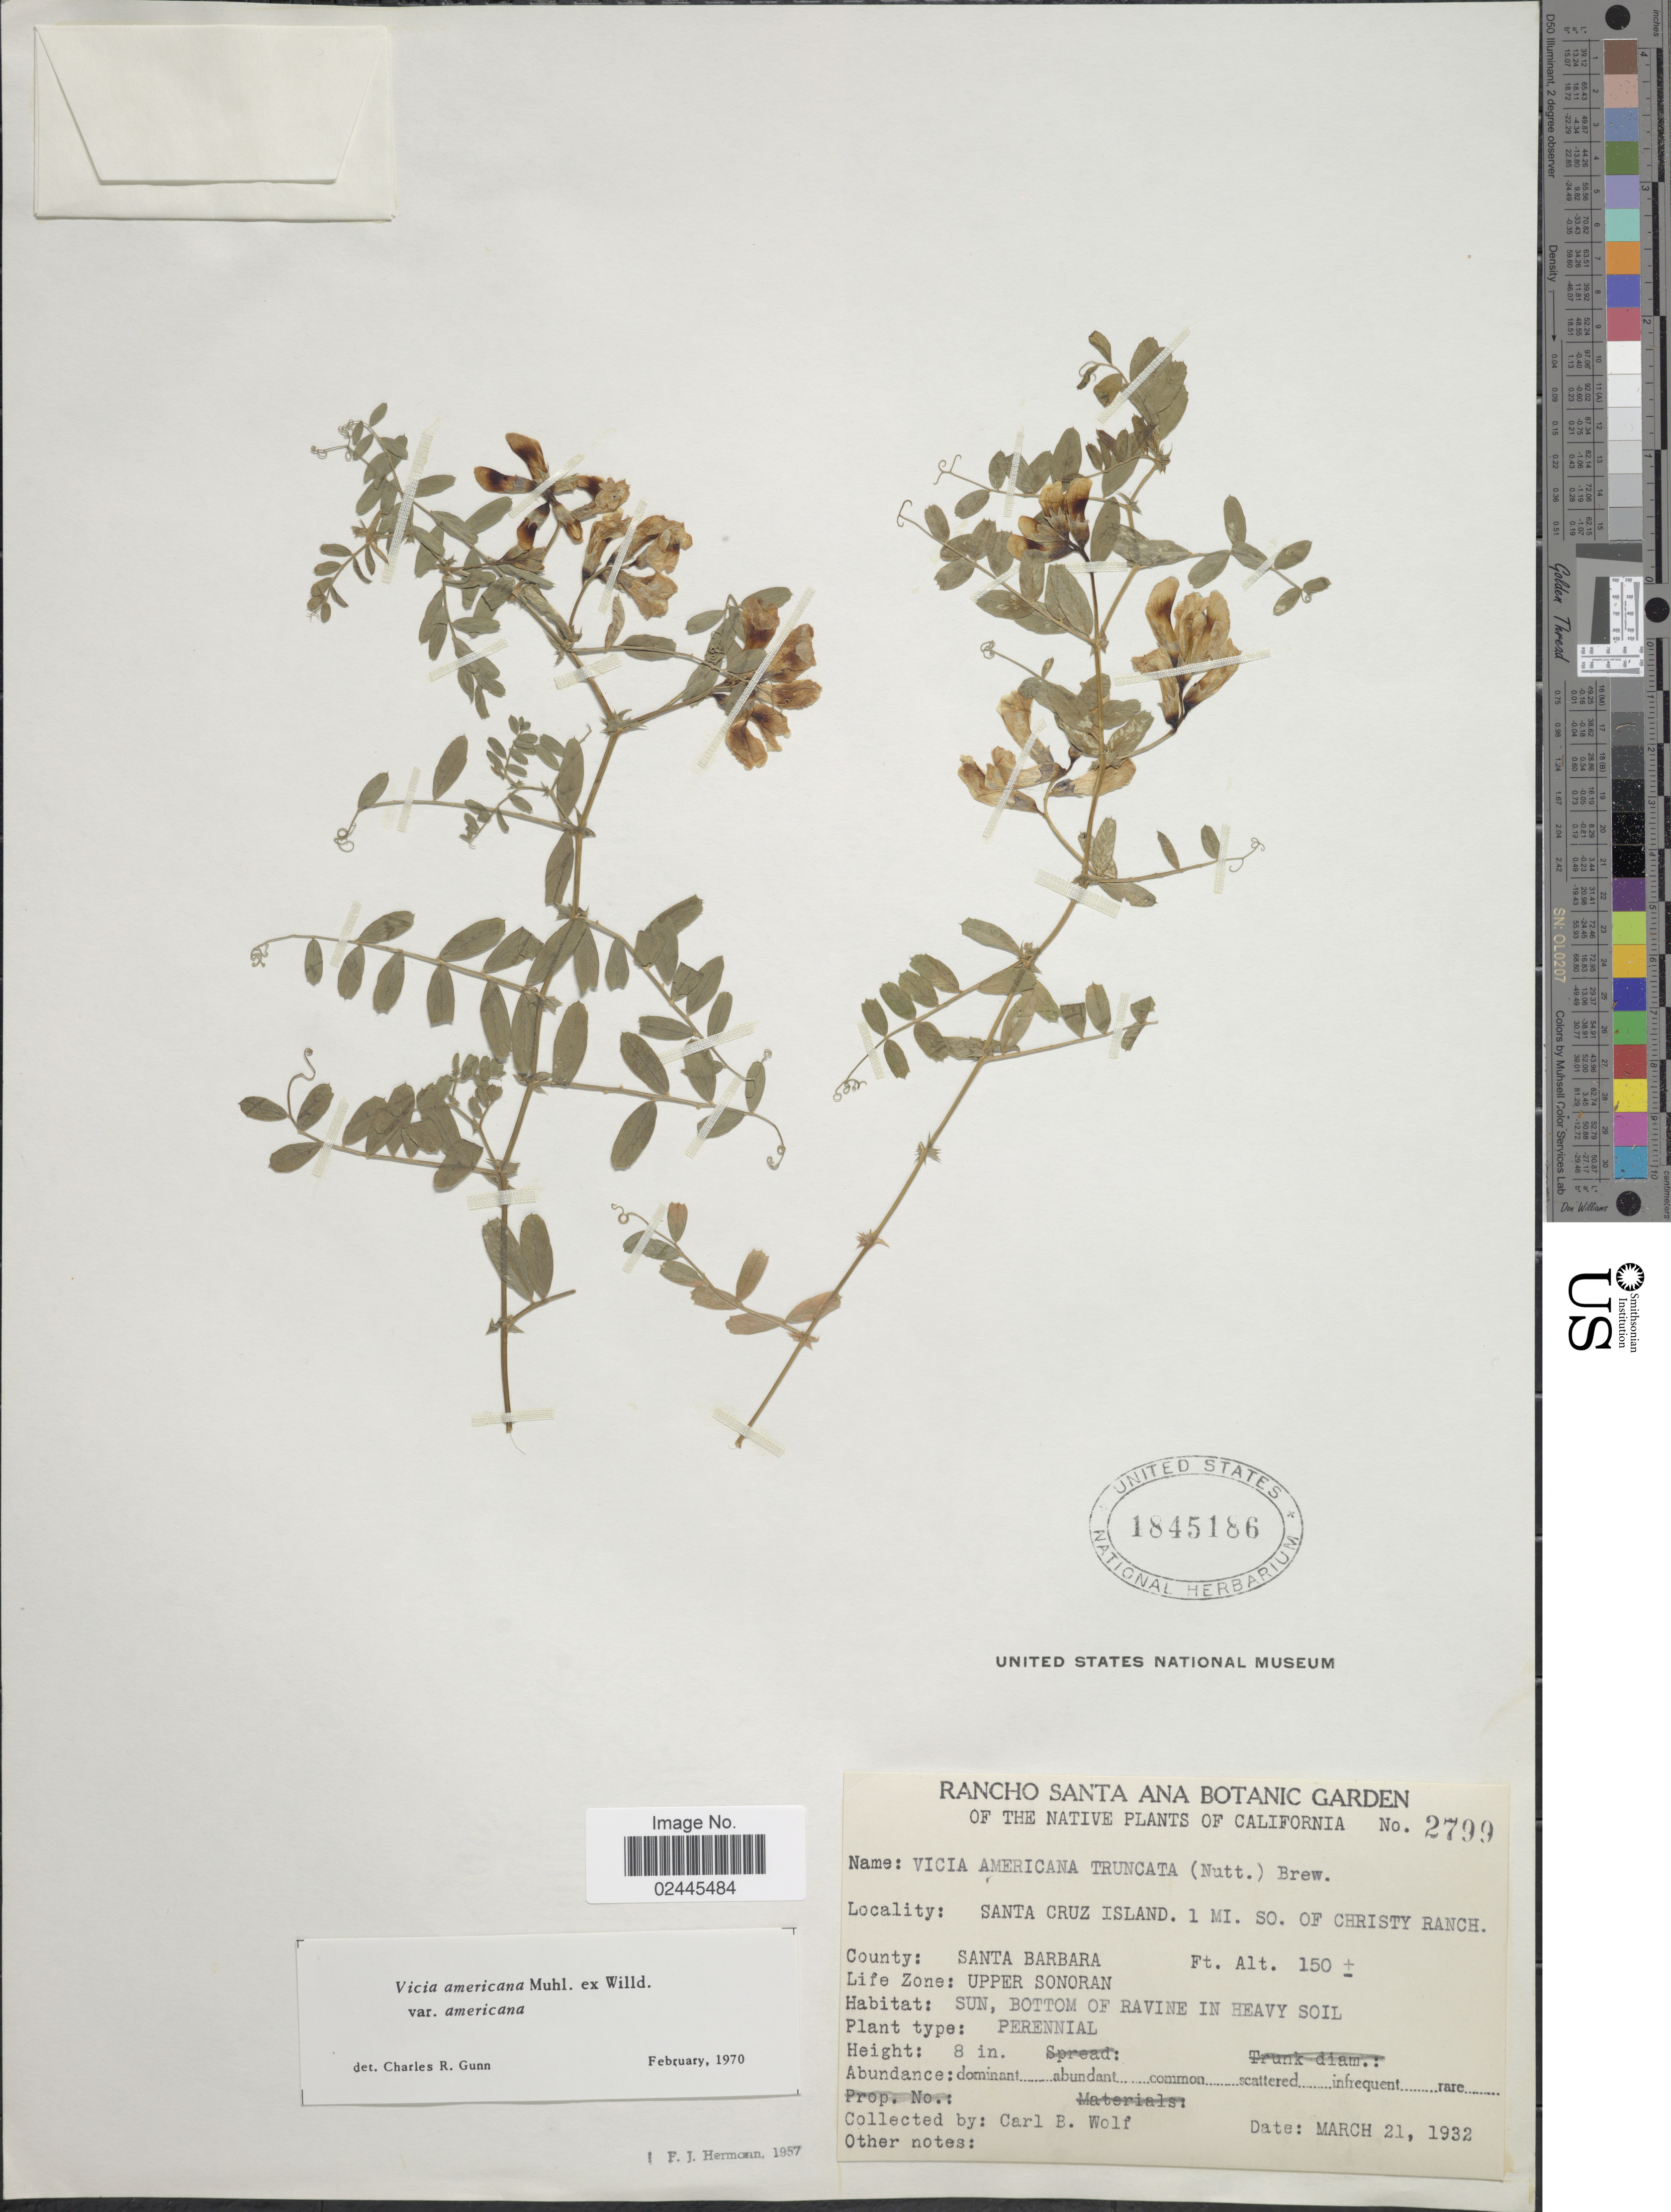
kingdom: Plantae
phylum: Tracheophyta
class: Magnoliopsida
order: Fabales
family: Fabaceae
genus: Vicia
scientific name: Vicia americana var. americana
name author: Muhl. ex Willd.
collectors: C. B. Wolf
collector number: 2799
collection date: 1932-03-21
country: United States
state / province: California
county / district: Santa Barbara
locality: Santa Cruz Island. 1 mi. SO. of Christy Ranch. County: Santa Barbara. Upper Sonoran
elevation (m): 46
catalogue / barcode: US 1845186